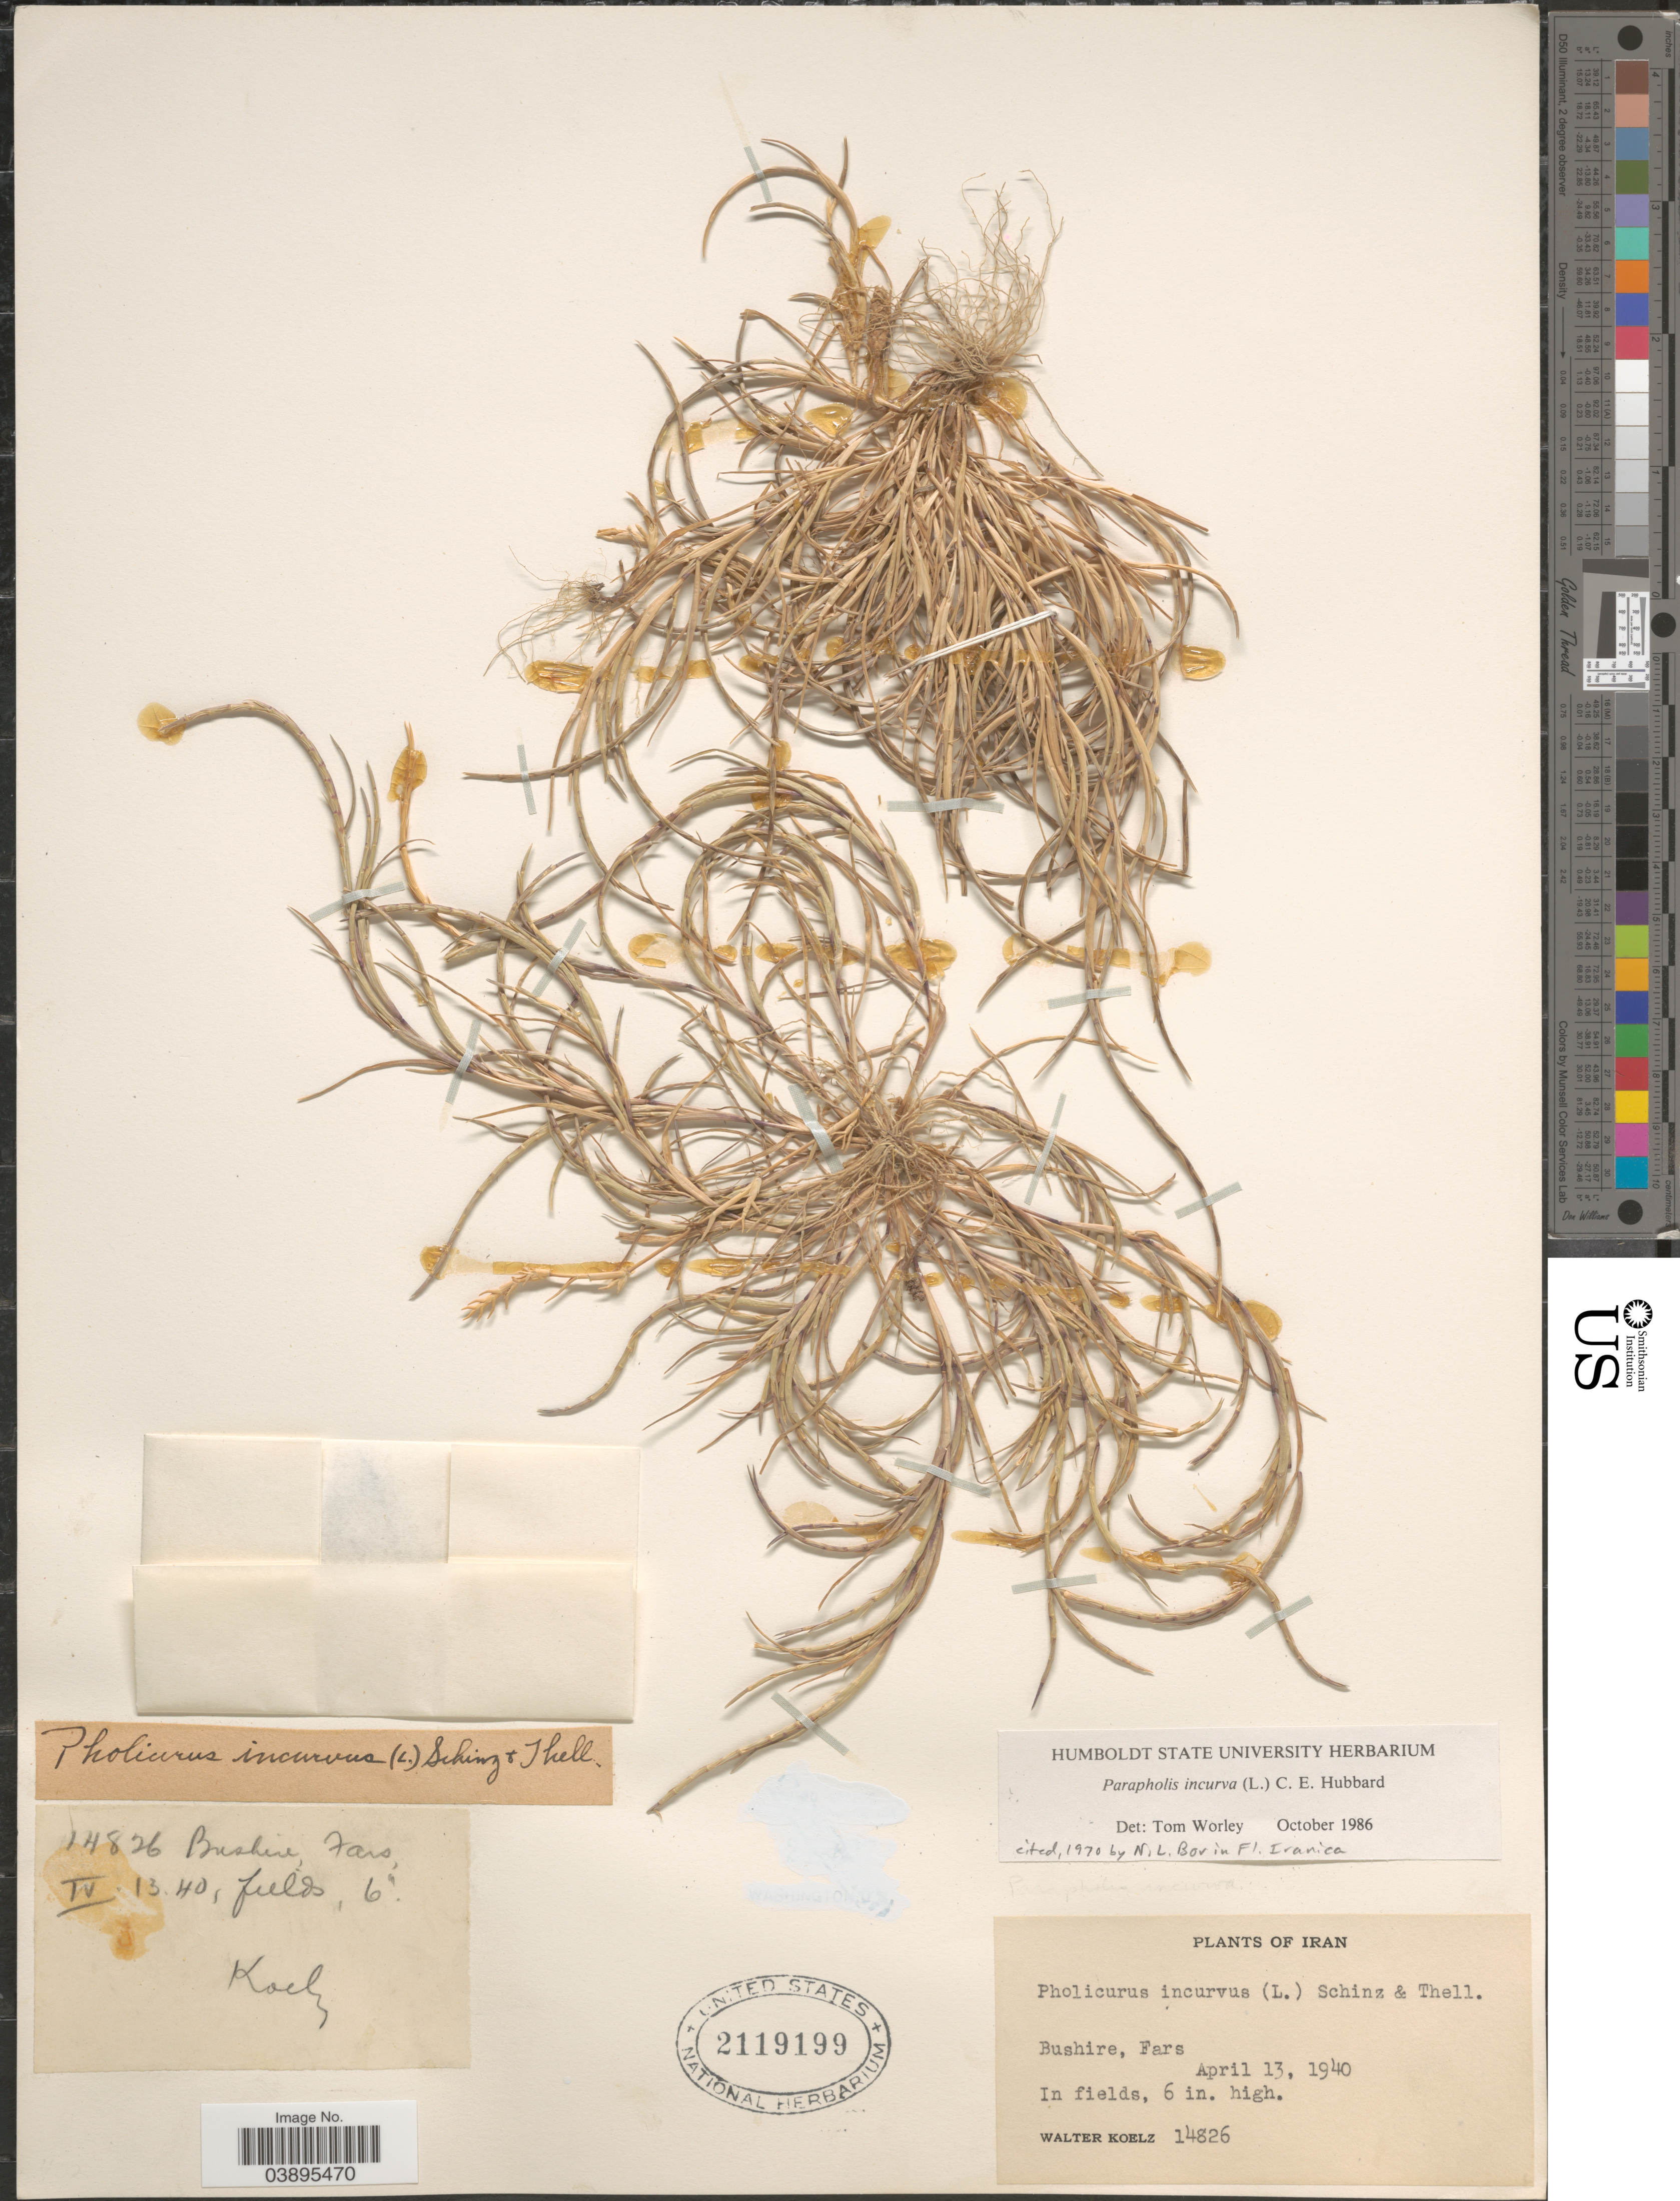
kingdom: Plantae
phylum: Tracheophyta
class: Liliopsida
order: Poales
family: Poaceae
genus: Parapholis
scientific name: Parapholis incurva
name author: (L.) C.E. Hubb.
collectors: W. N. Koelz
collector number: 14826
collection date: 1940-04-13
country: Iran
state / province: Fars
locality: Bushire.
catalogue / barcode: US 2119199